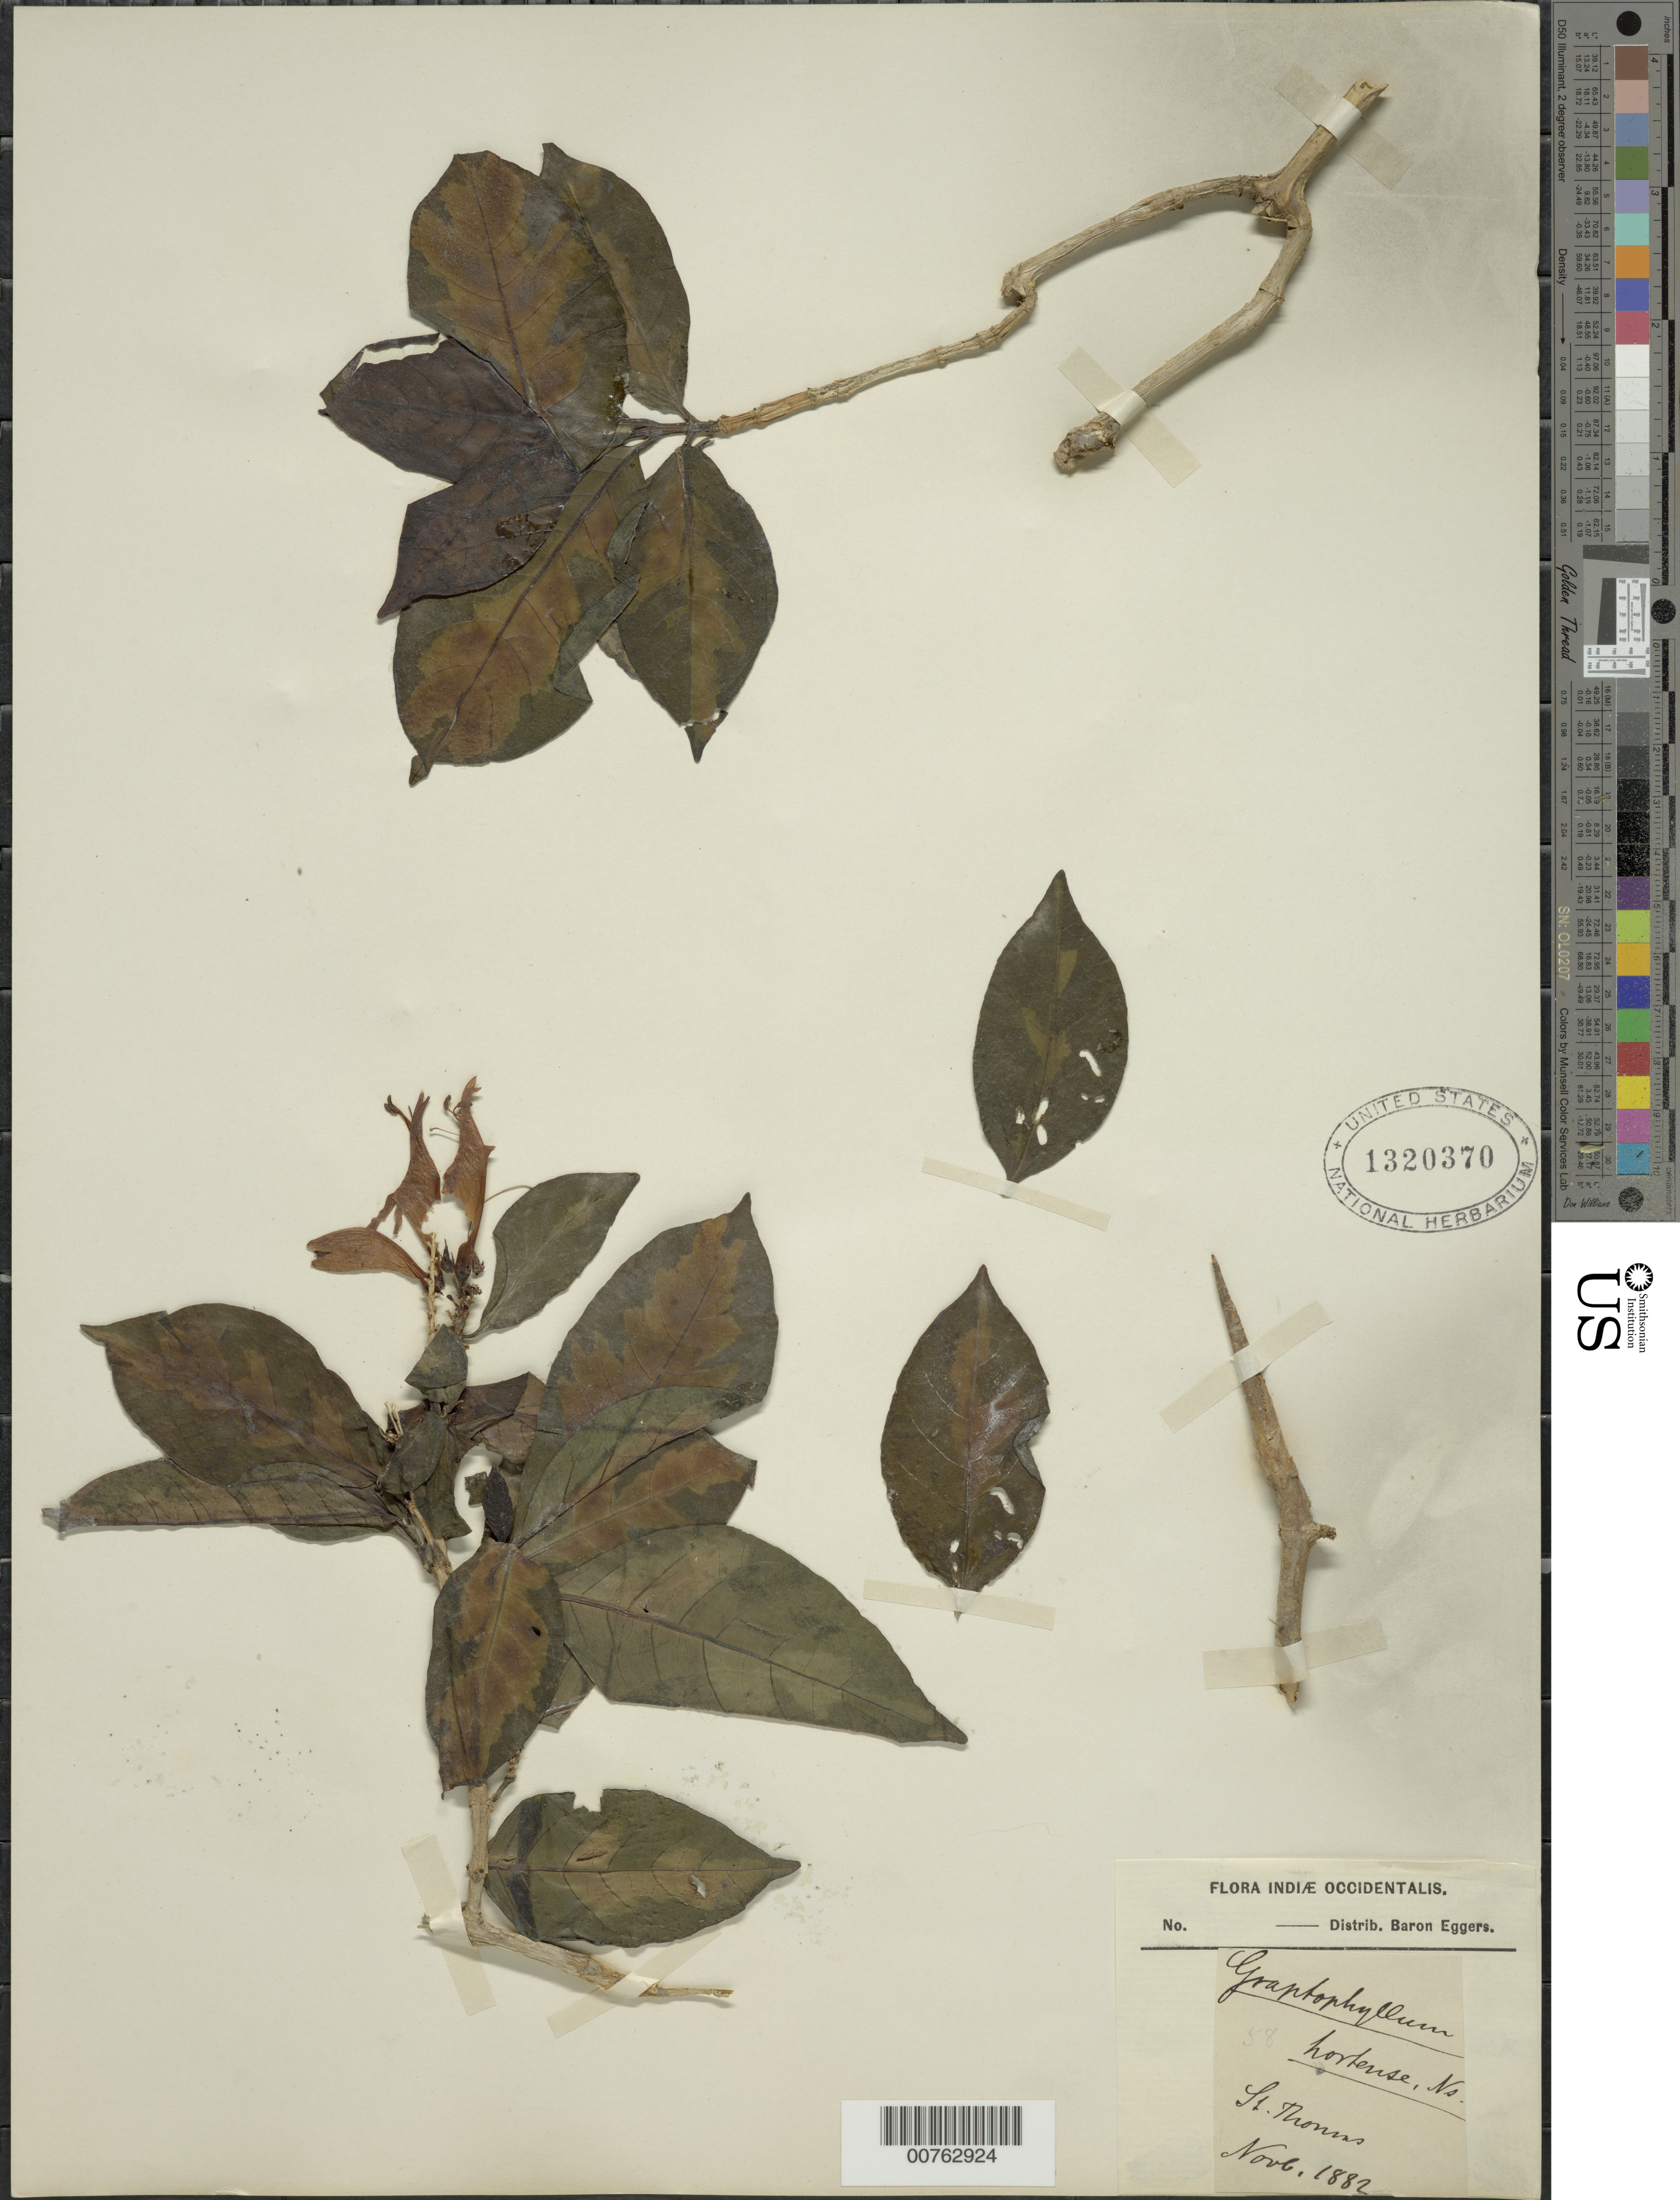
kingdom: Plantae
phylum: Tracheophyta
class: Magnoliopsida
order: Lamiales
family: Acanthaceae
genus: Graptophyllum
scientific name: Graptophyllum pictum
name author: (L.) Griff.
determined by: Acevedo-Rodríguez, P., (BOT), Smithsonian Institution - National Museum of Natural History (UNITED STATES)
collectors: H. F. A. von Eggers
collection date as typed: Nov 1882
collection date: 1882-11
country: U.S. Virgin Islands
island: St. Thomas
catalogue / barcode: US 1320370